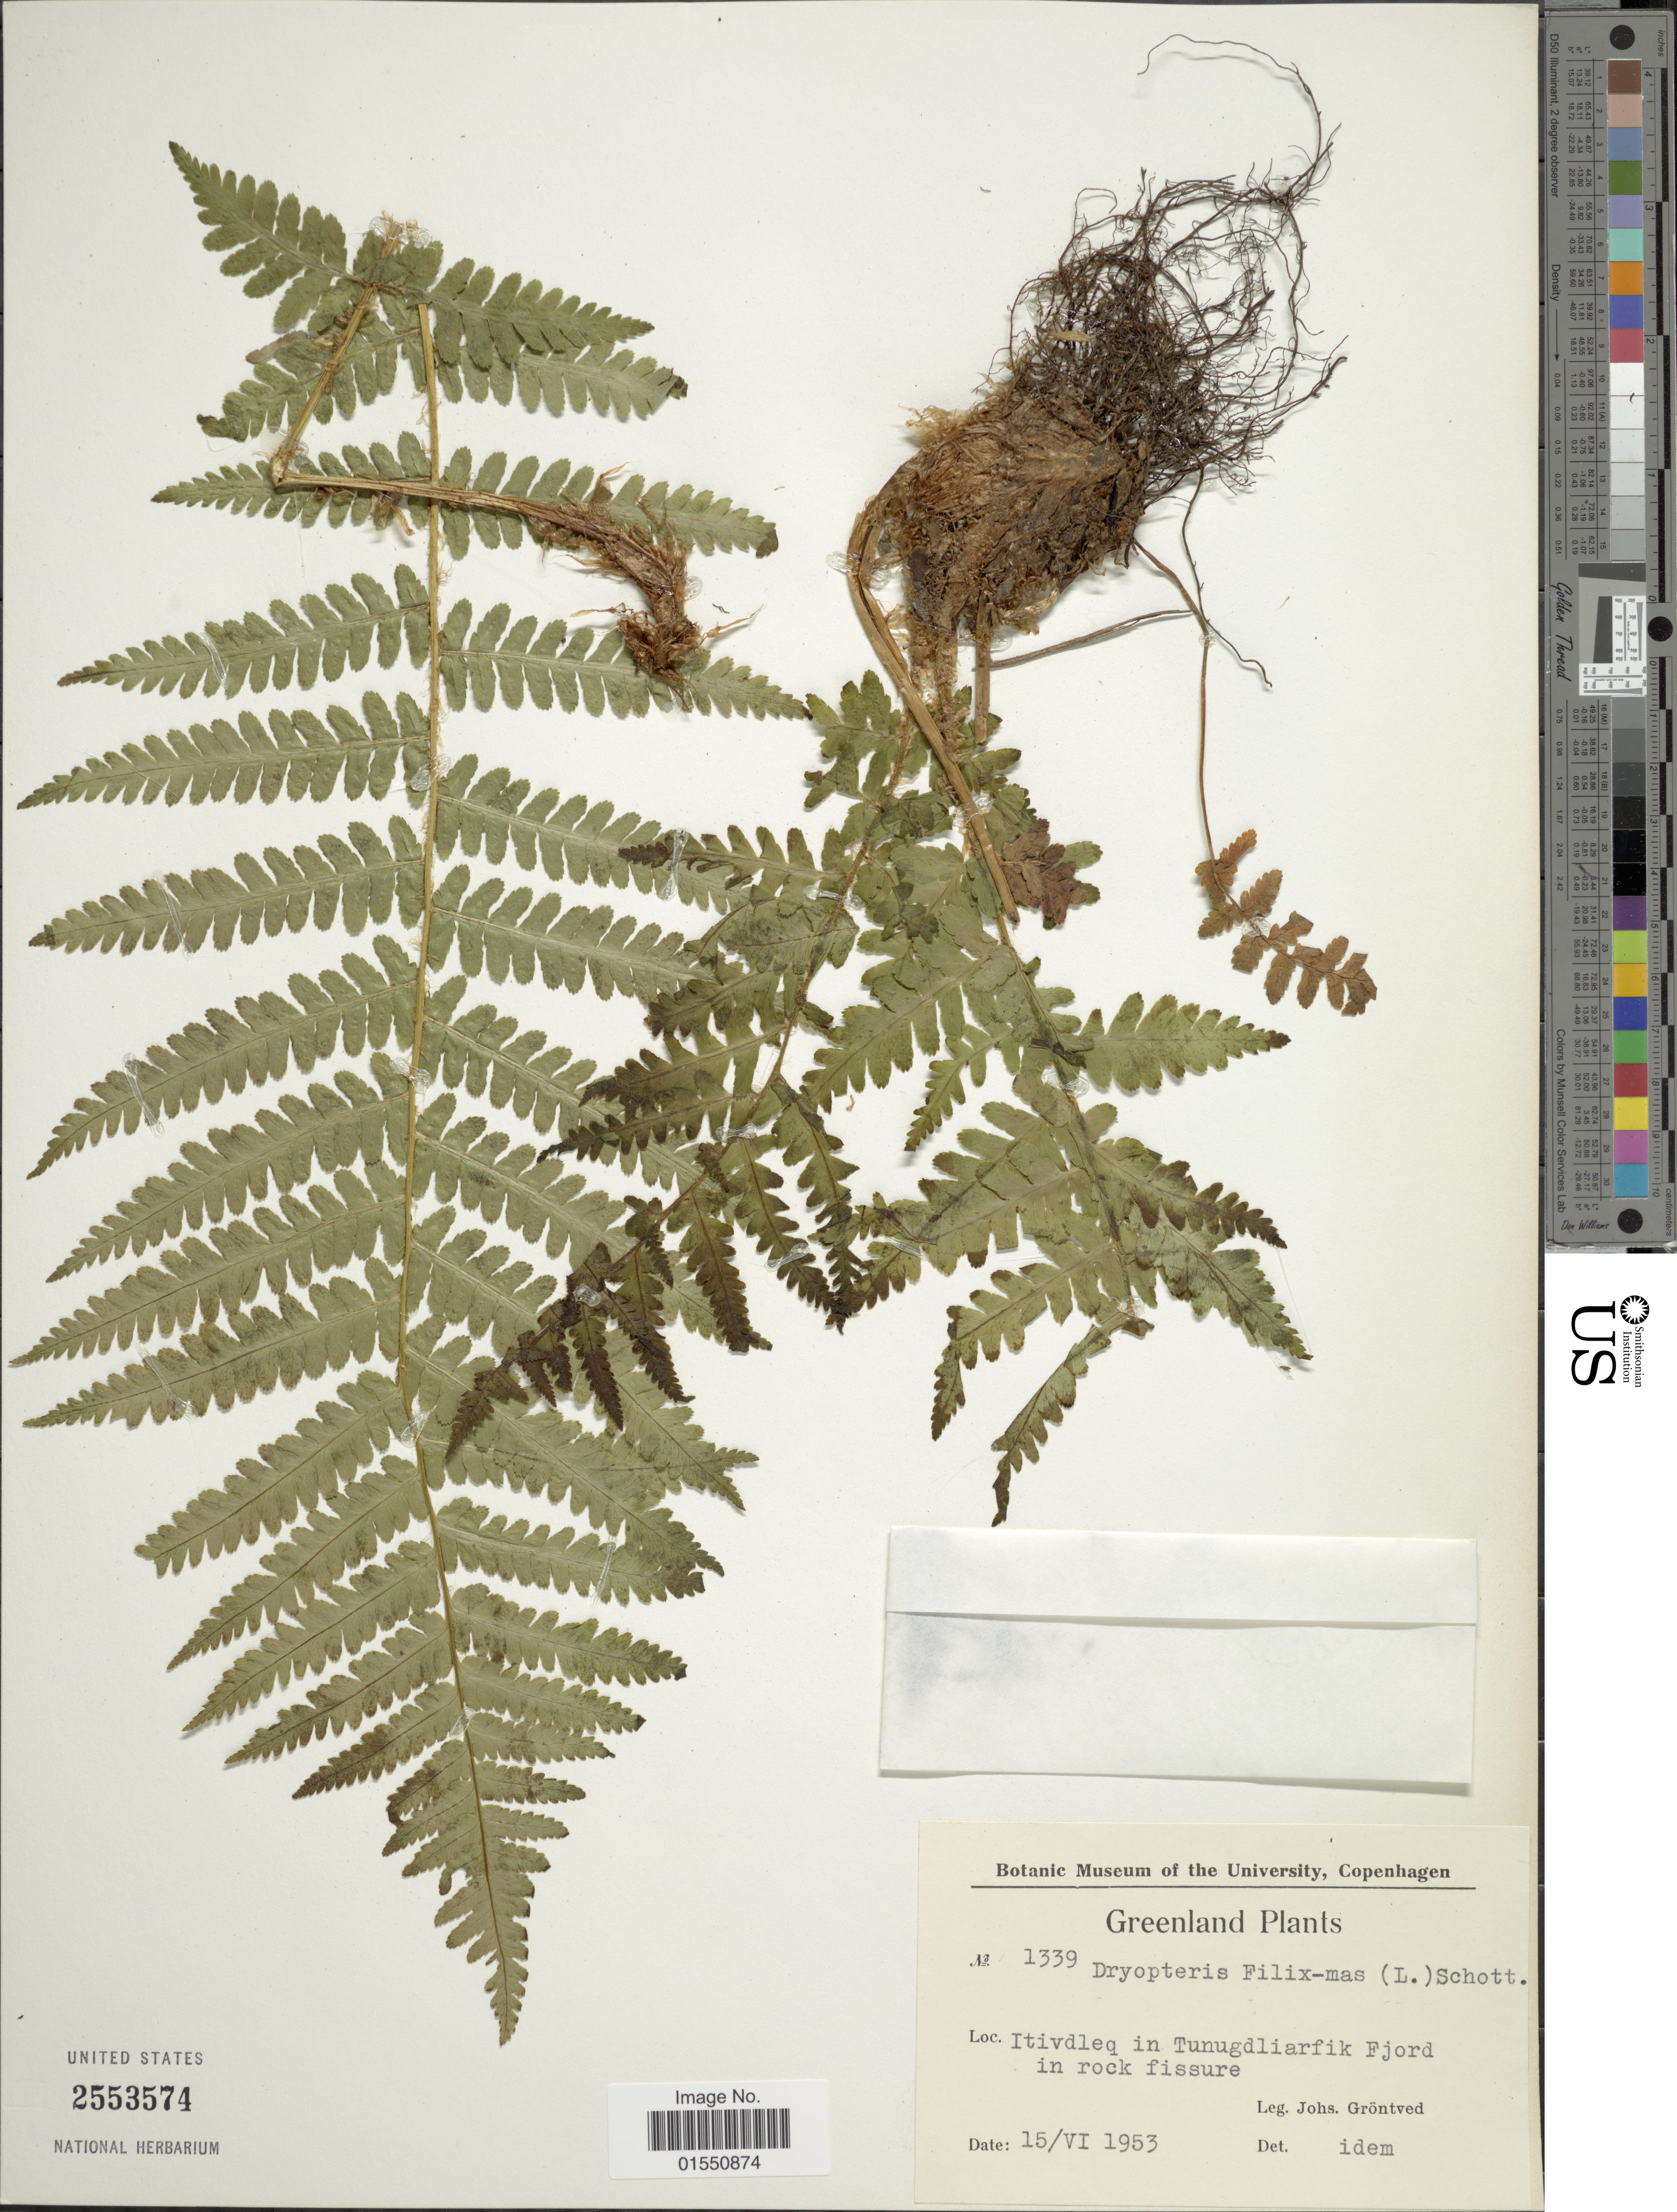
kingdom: Plantae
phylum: Tracheophyta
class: Polypodiopsida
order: Polypodiales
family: Dryopteridaceae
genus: Dryopteris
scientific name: Dryopteris filix-mas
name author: (L.) Schott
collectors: J. Gröntved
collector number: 1339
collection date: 1953-06-15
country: Greenland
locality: Itivdleg in Tunugdliarfik Fjord in rock fissure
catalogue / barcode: US 2553574